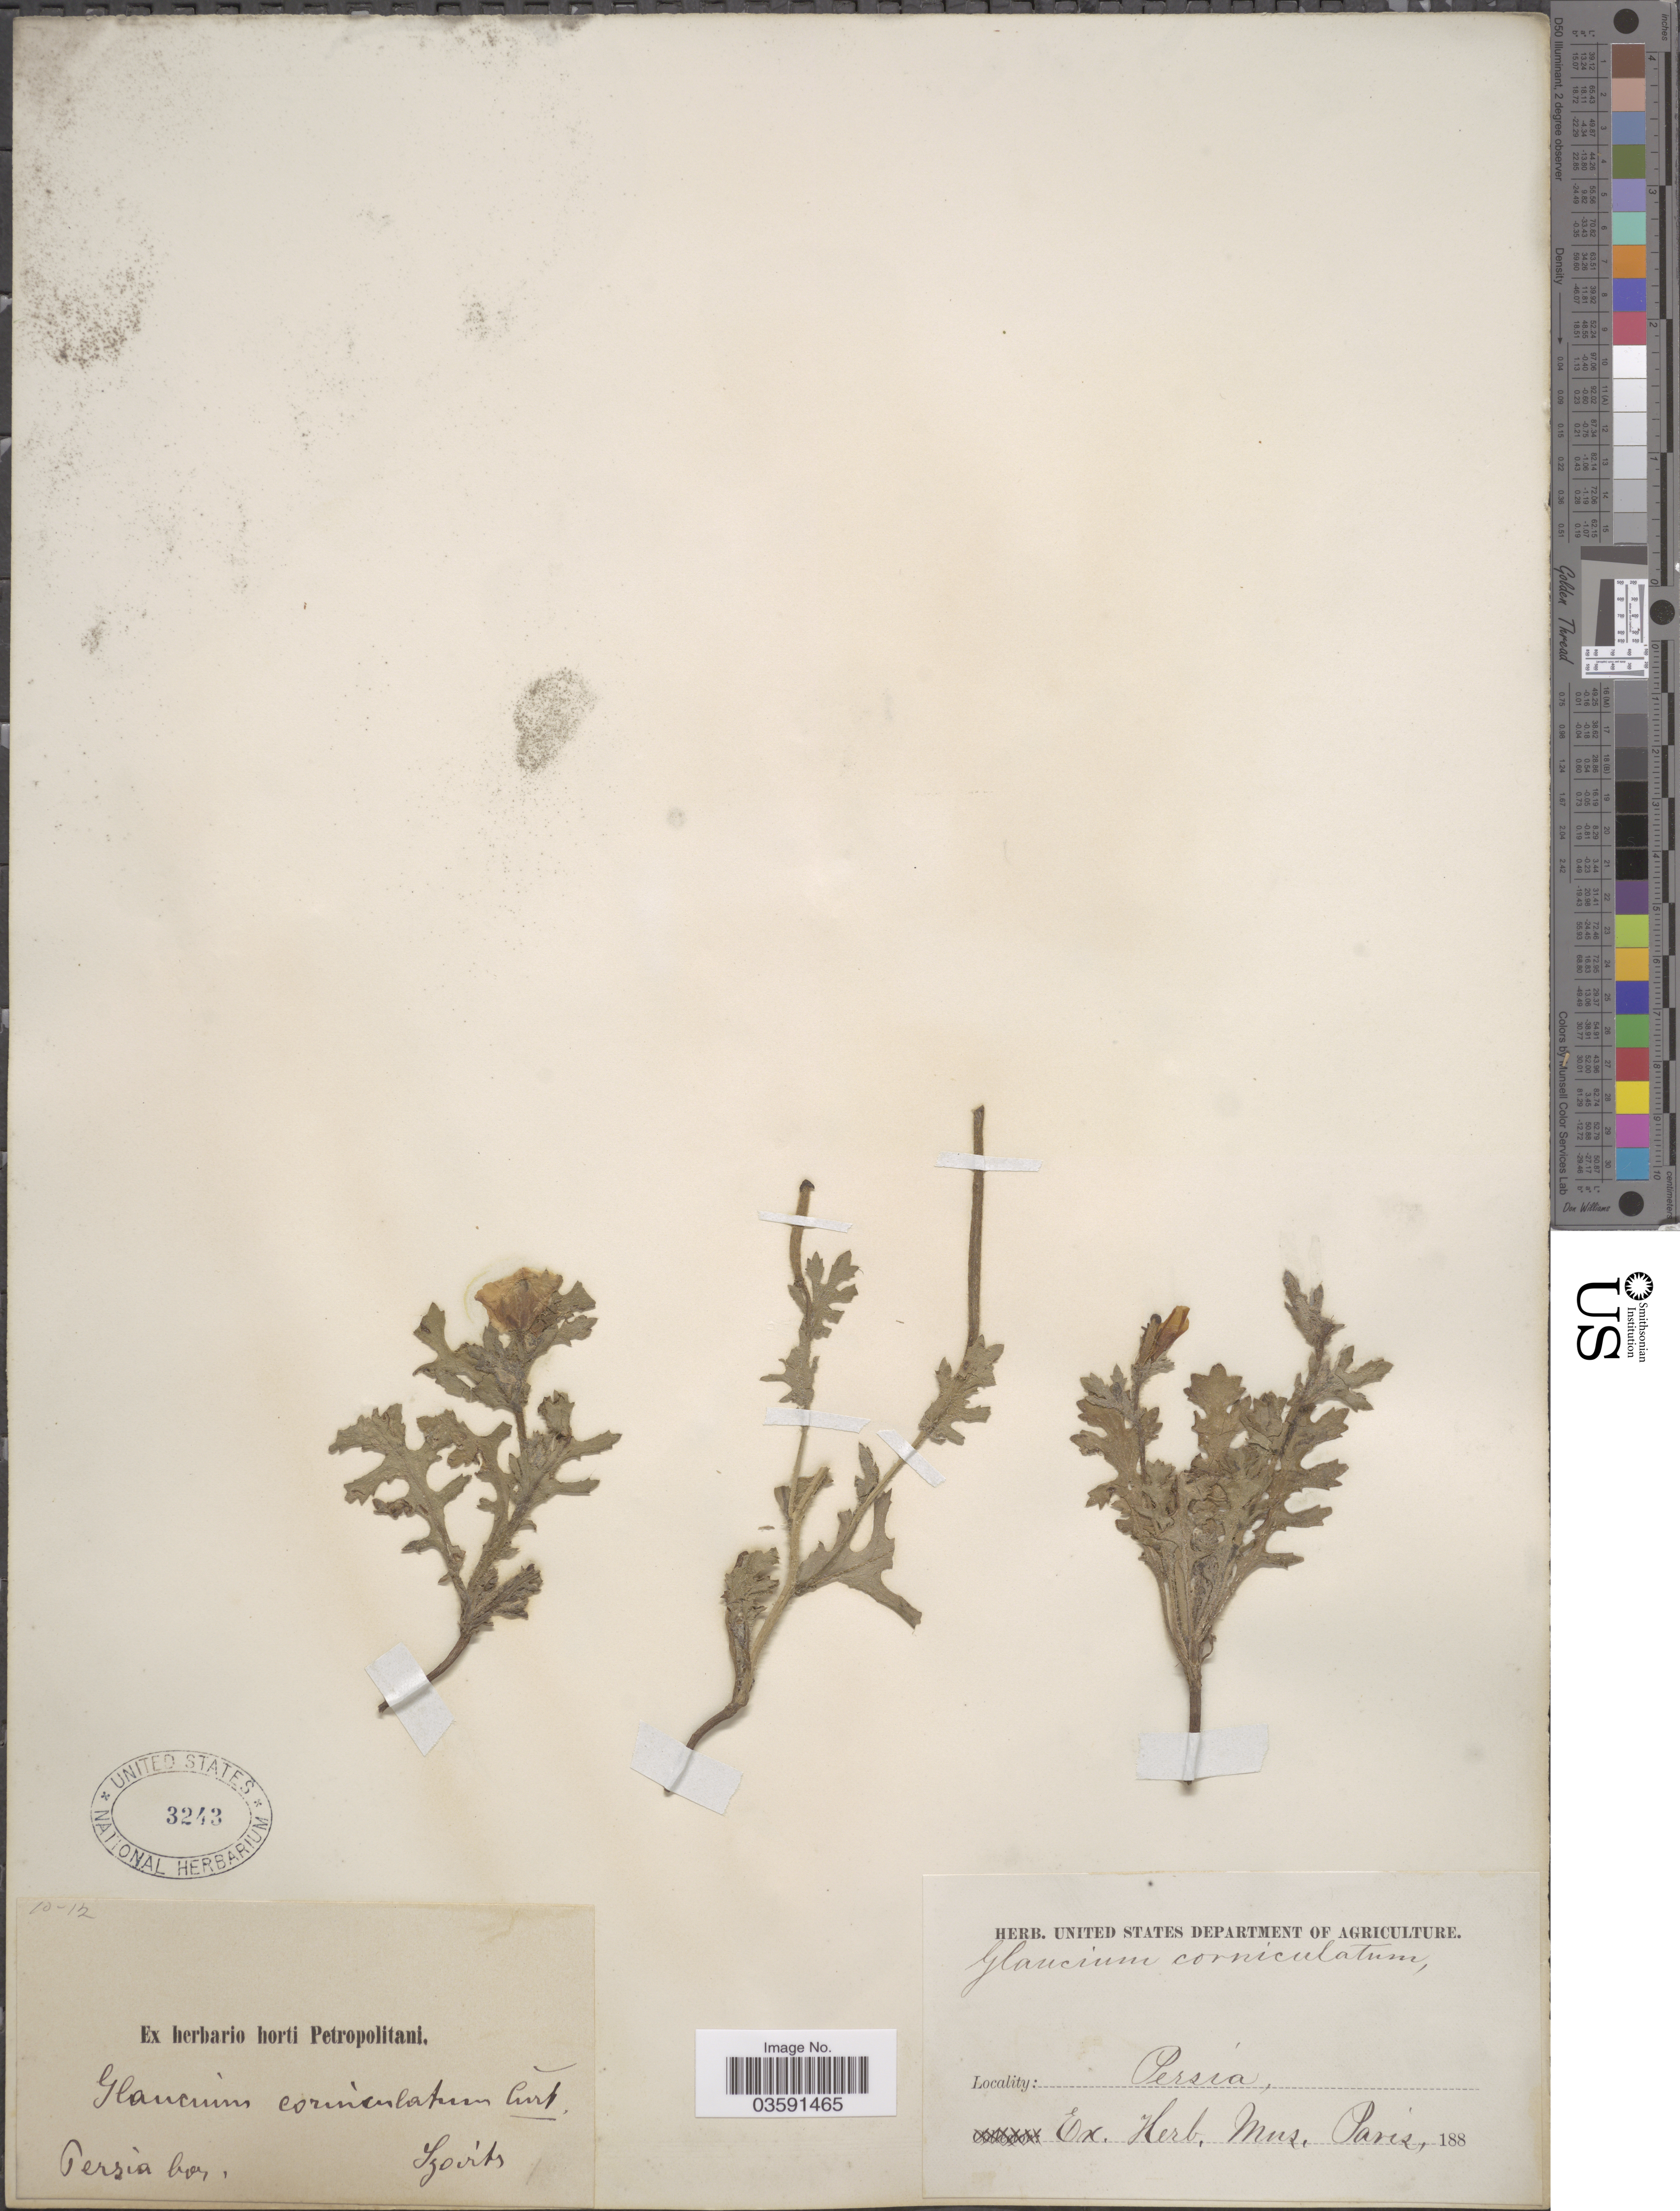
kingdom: Plantae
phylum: Tracheophyta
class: Magnoliopsida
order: Ranunculales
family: Papaveraceae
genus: Glaucium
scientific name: Glaucium corniculatum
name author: Curt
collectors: Szovits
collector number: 10-12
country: Iran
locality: Persia bor. Persia.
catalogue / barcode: US 3243